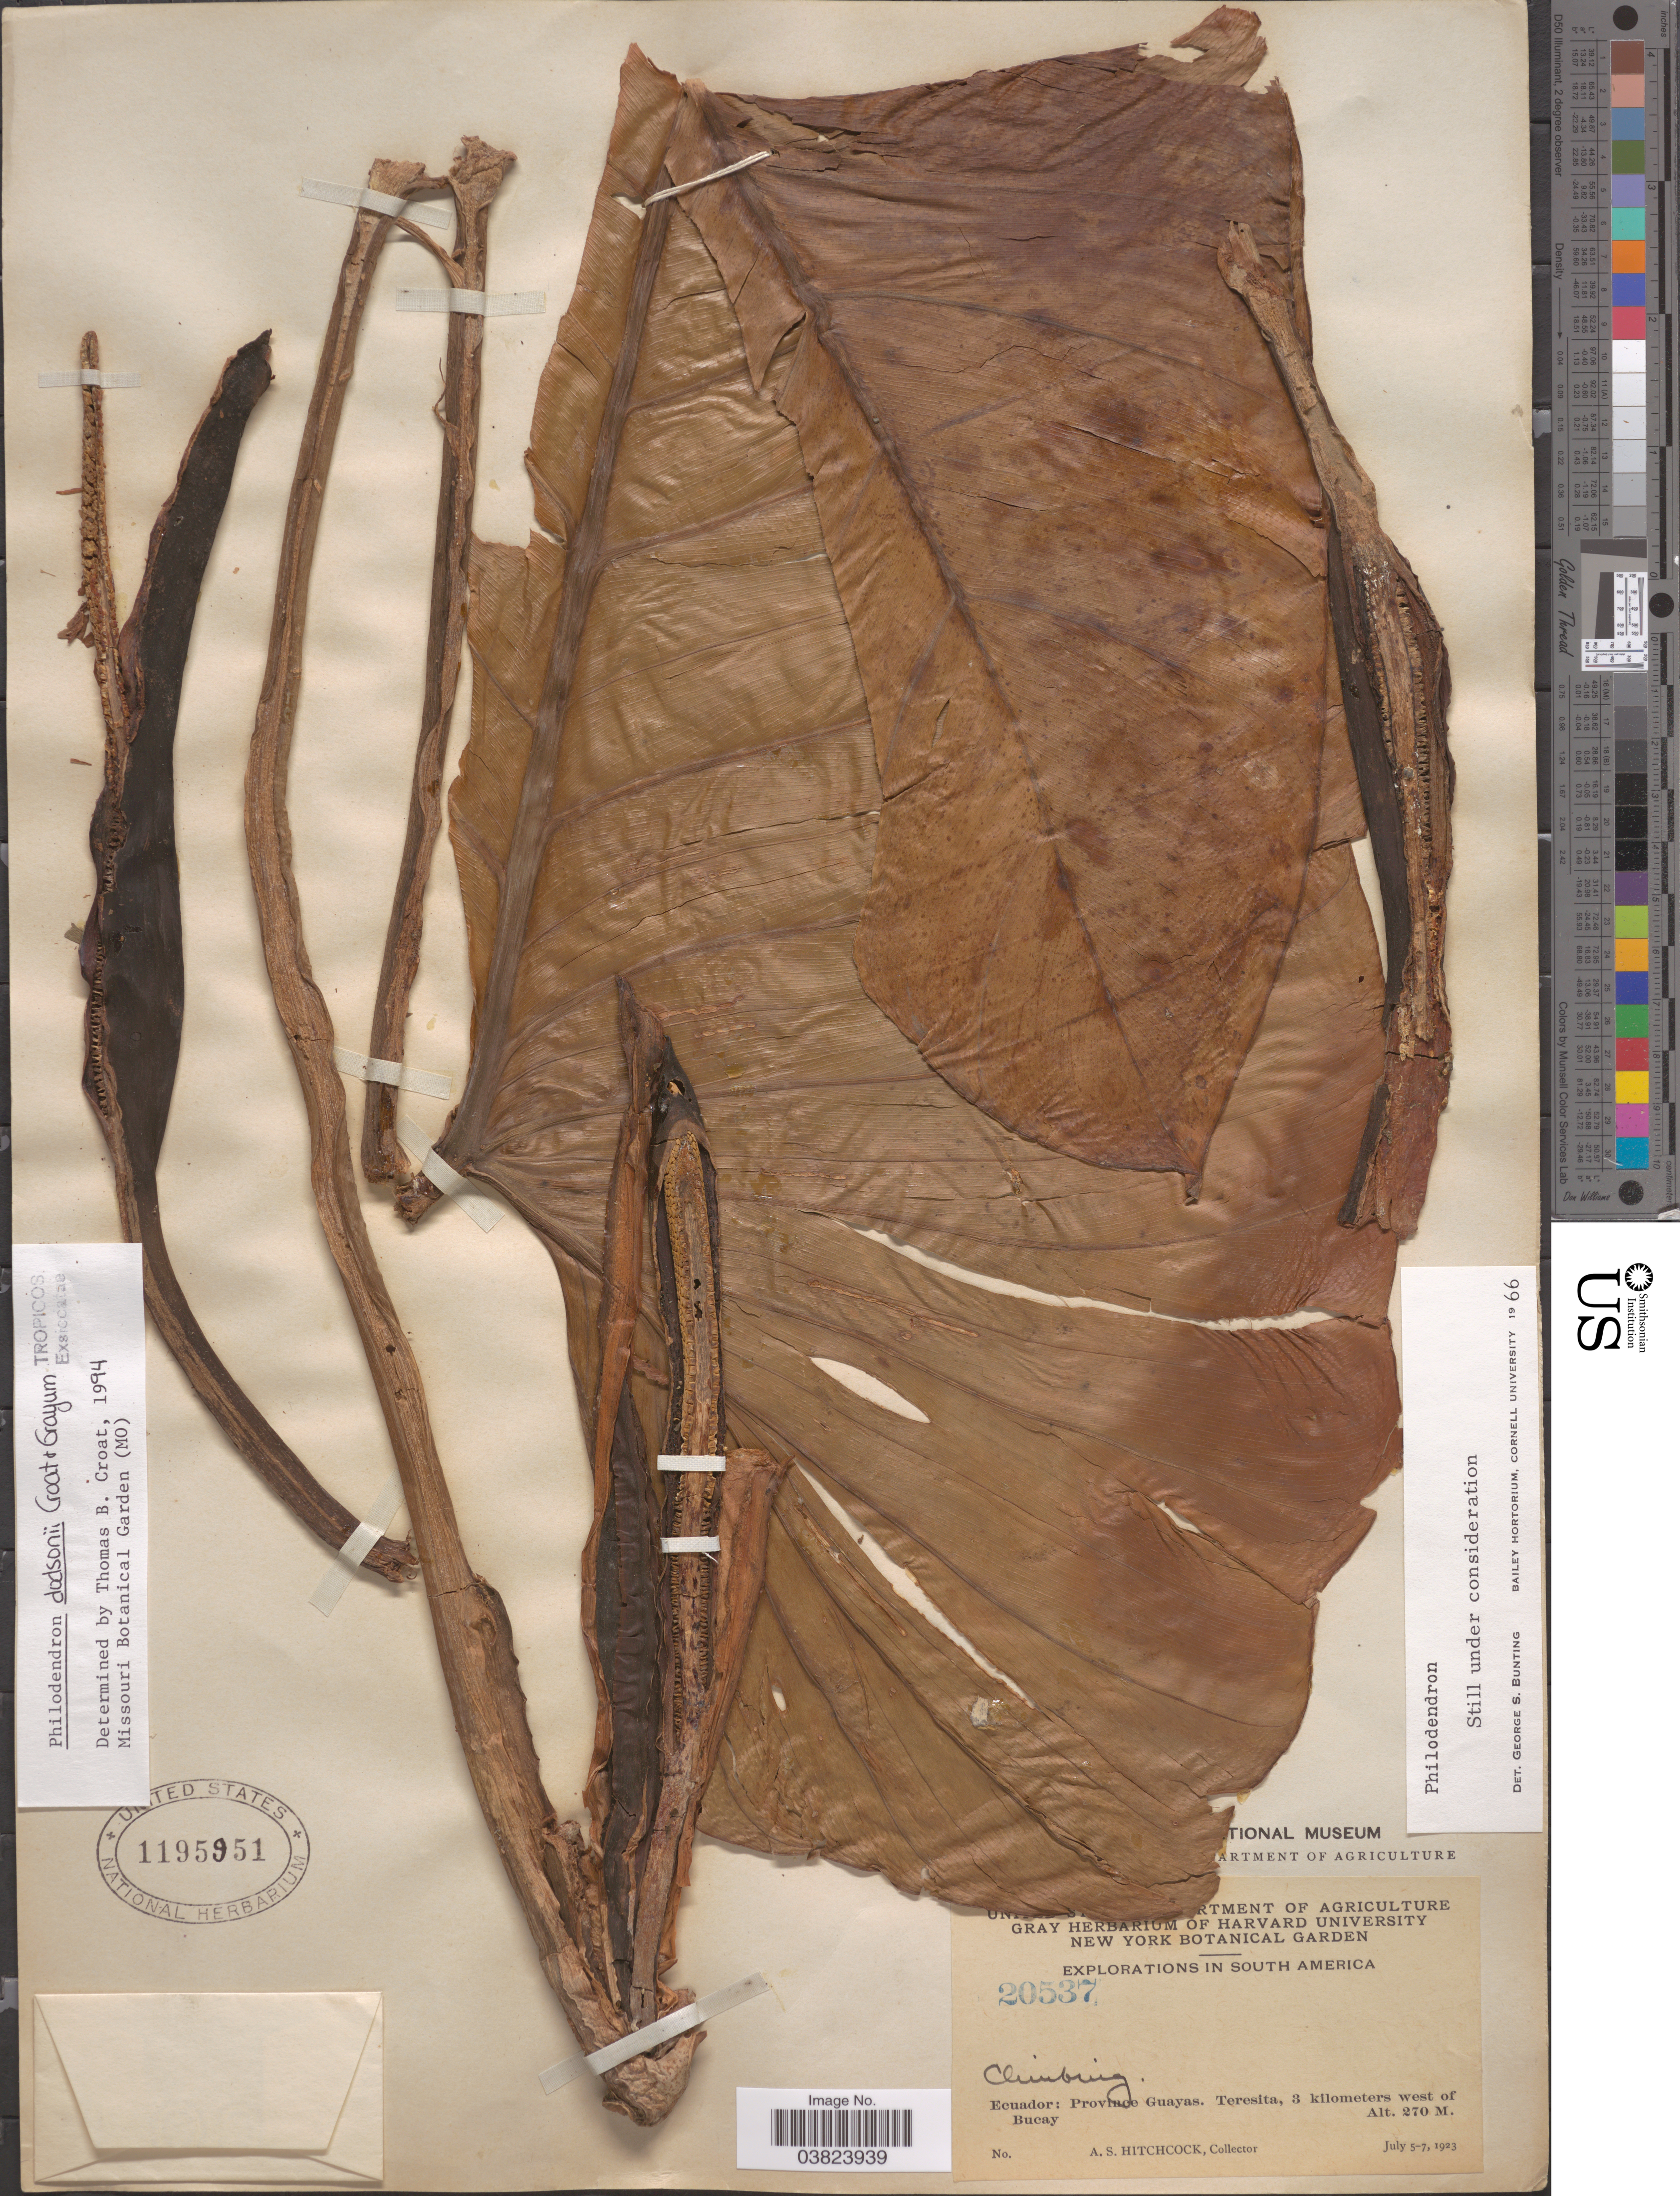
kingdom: Plantae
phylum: Tracheophyta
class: Liliopsida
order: Alismatales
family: Araceae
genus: Philodendron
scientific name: Philodendron dodsonii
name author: Croat & Grayum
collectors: A. S. Hitchcock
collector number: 20537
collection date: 1923-07-05/1923-07-07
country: Ecuador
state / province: Guayas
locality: Teresita, 3 kilometers west of Bucay.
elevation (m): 270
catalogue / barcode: US 1195951